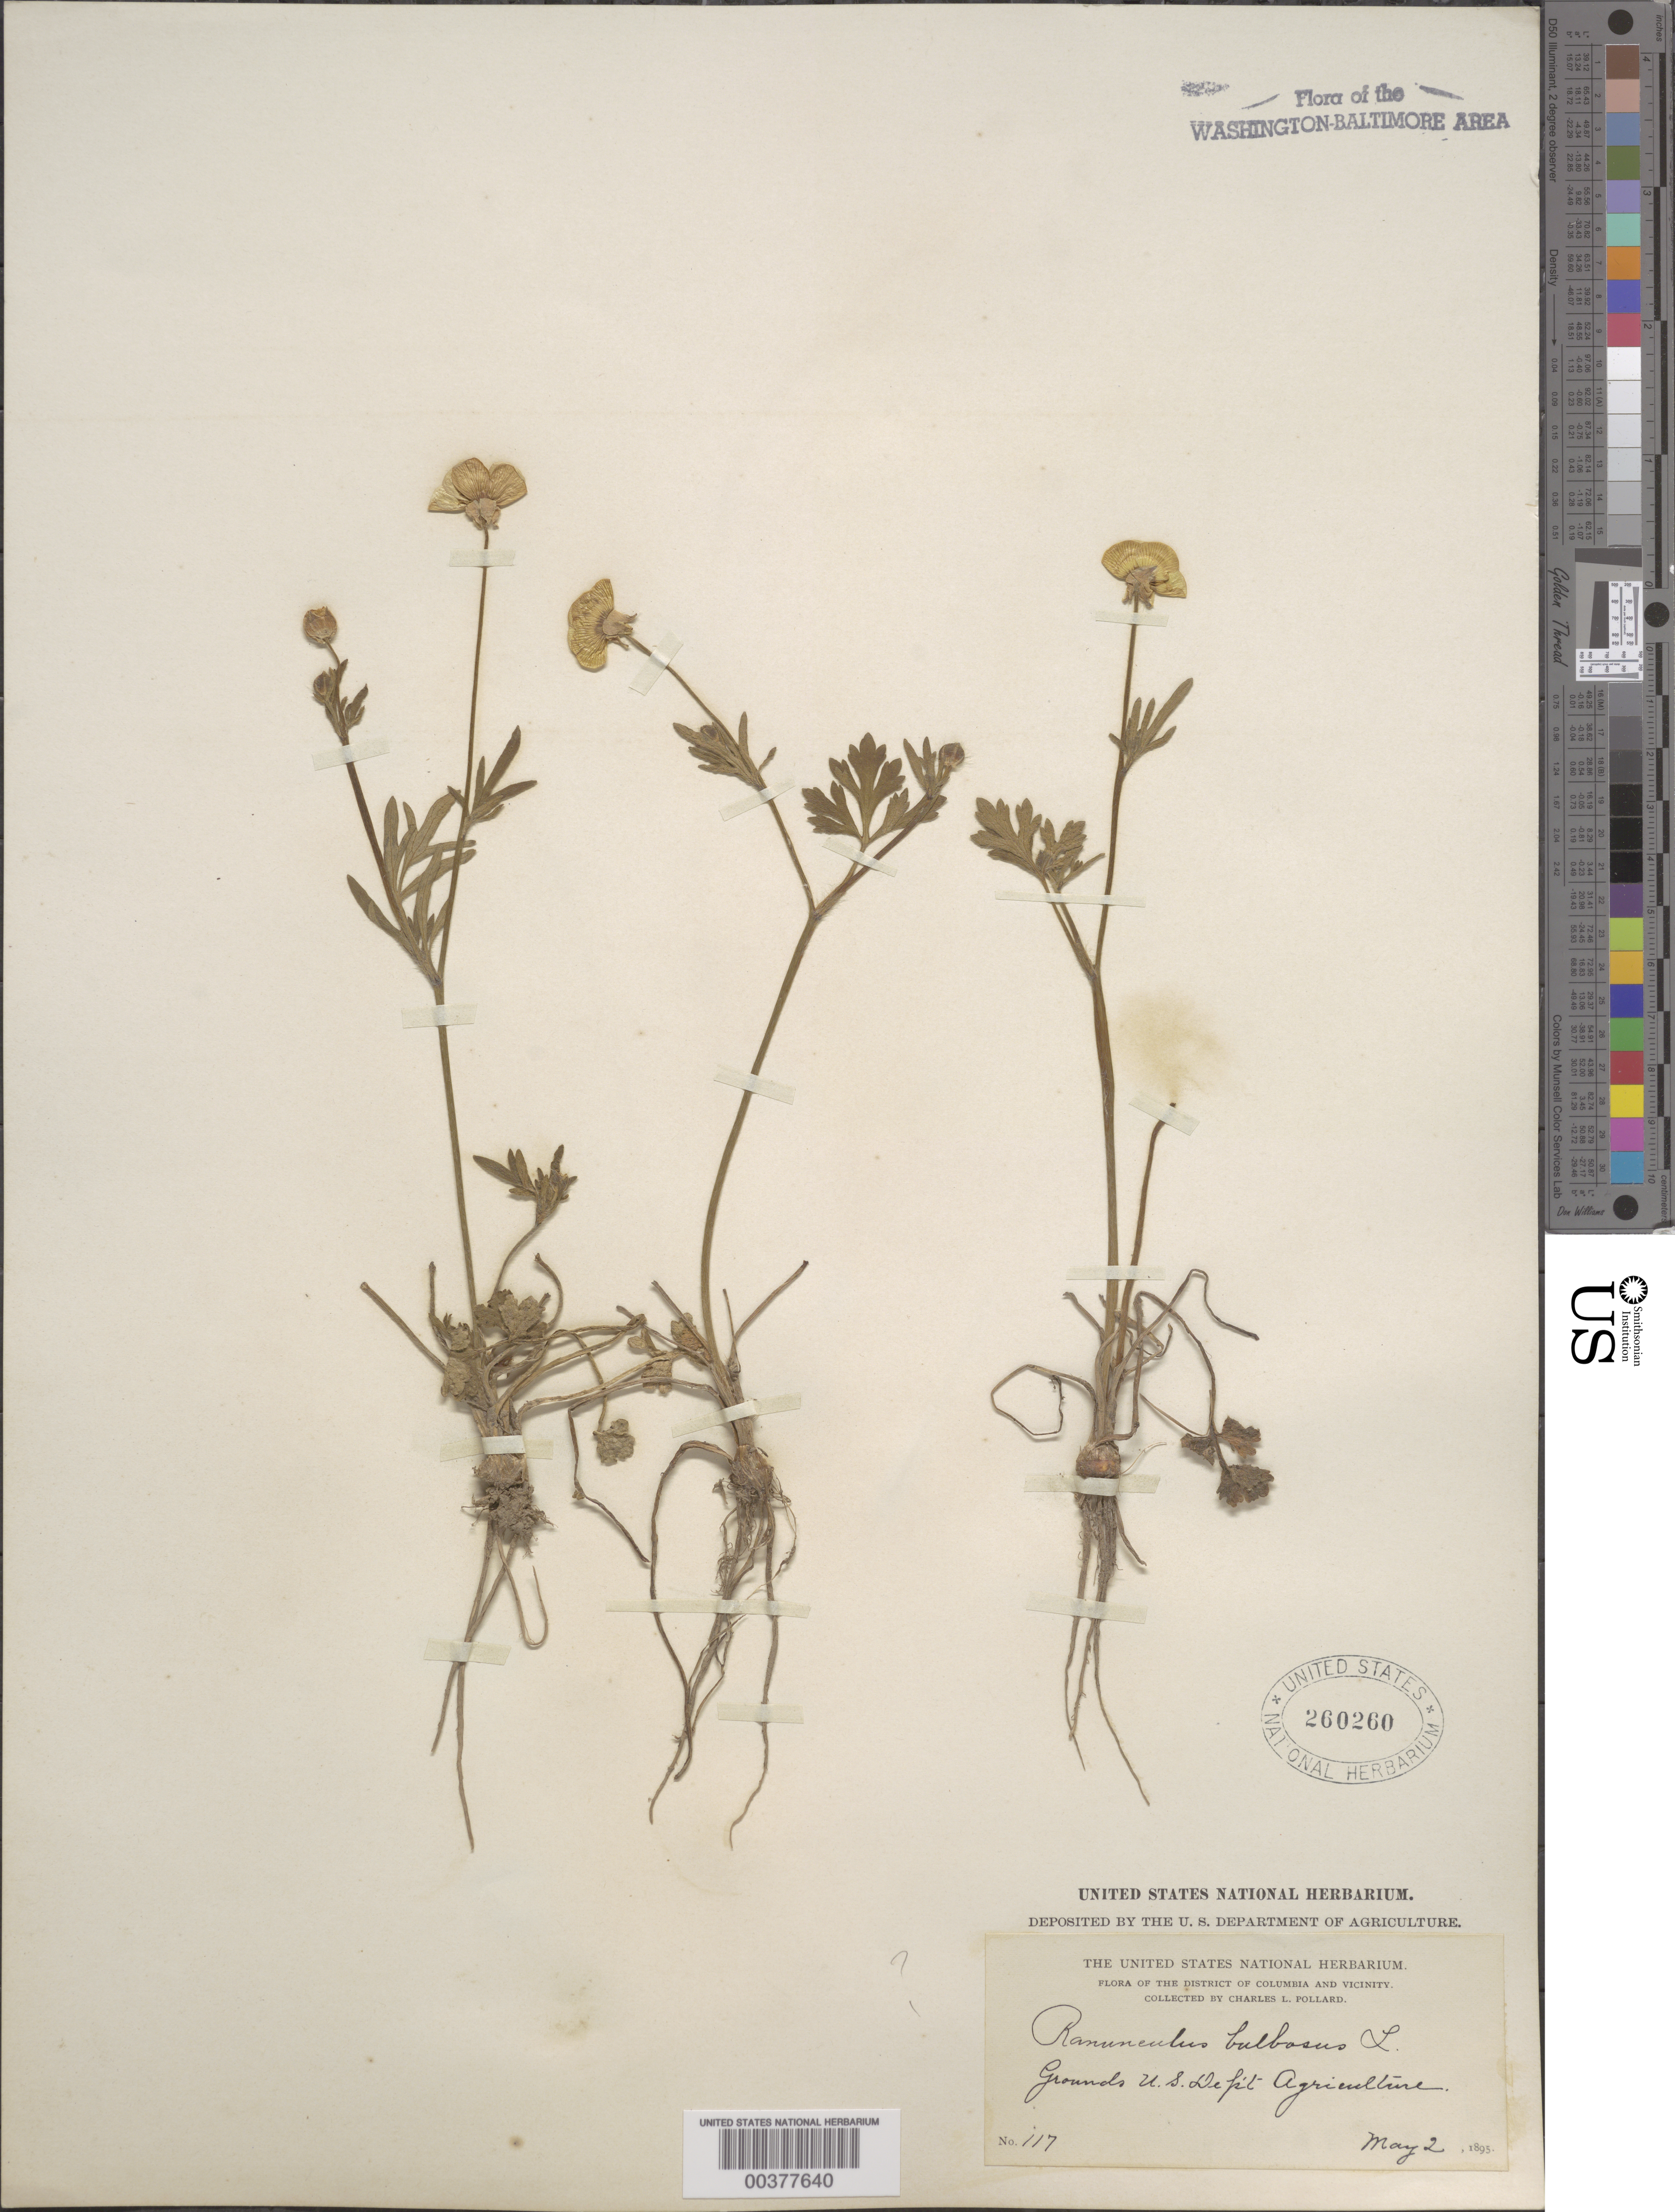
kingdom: Plantae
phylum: Tracheophyta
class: Magnoliopsida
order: Ranunculales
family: Ranunculaceae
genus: Ranunculus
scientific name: Ranunculus bulbosus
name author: L.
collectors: C. L. Pollard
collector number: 117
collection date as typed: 02 May 1895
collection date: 1895-05-02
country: United States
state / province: District of Columbia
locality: Agricultural grounds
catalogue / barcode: US 260260